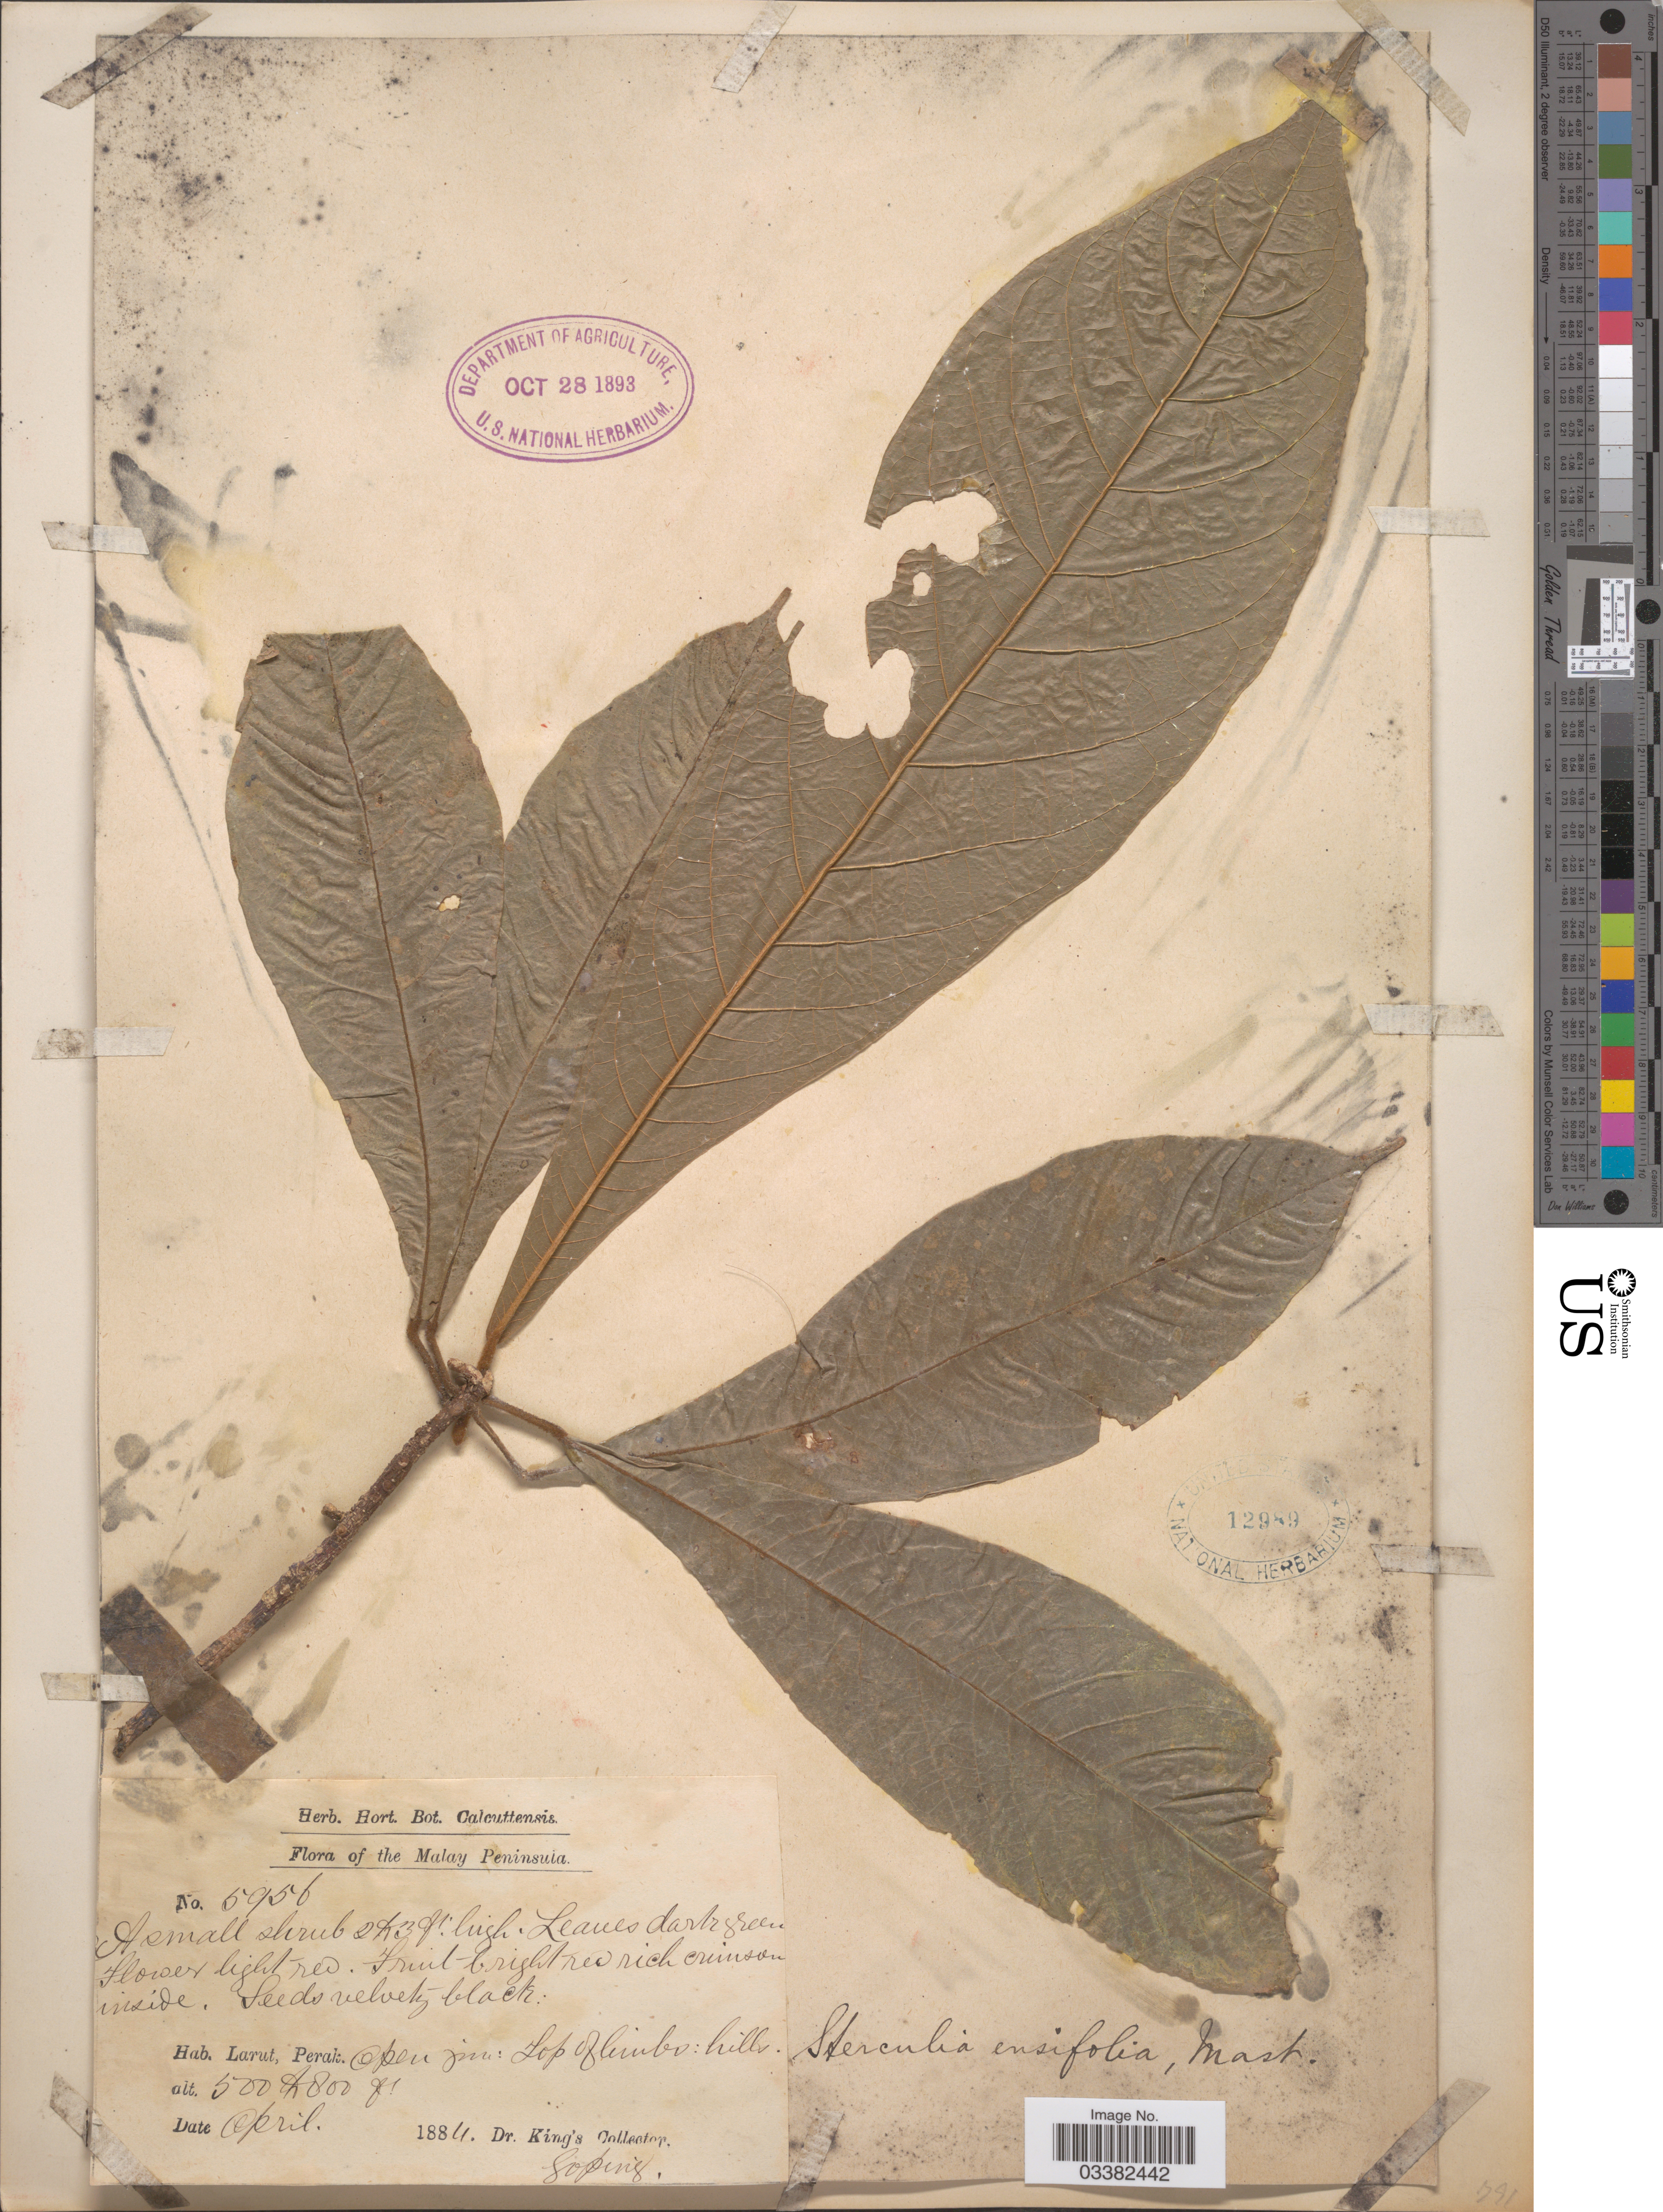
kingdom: Plantae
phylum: Tracheophyta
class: Magnoliopsida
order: Malvales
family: Malvaceae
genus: Sterculia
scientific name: Sterculia ensifolia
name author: Mast.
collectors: Dr. King's collector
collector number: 5956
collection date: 1884-04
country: Malaysia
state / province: Perak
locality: Malay Peninsula. Larut.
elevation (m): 152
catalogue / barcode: US 12989